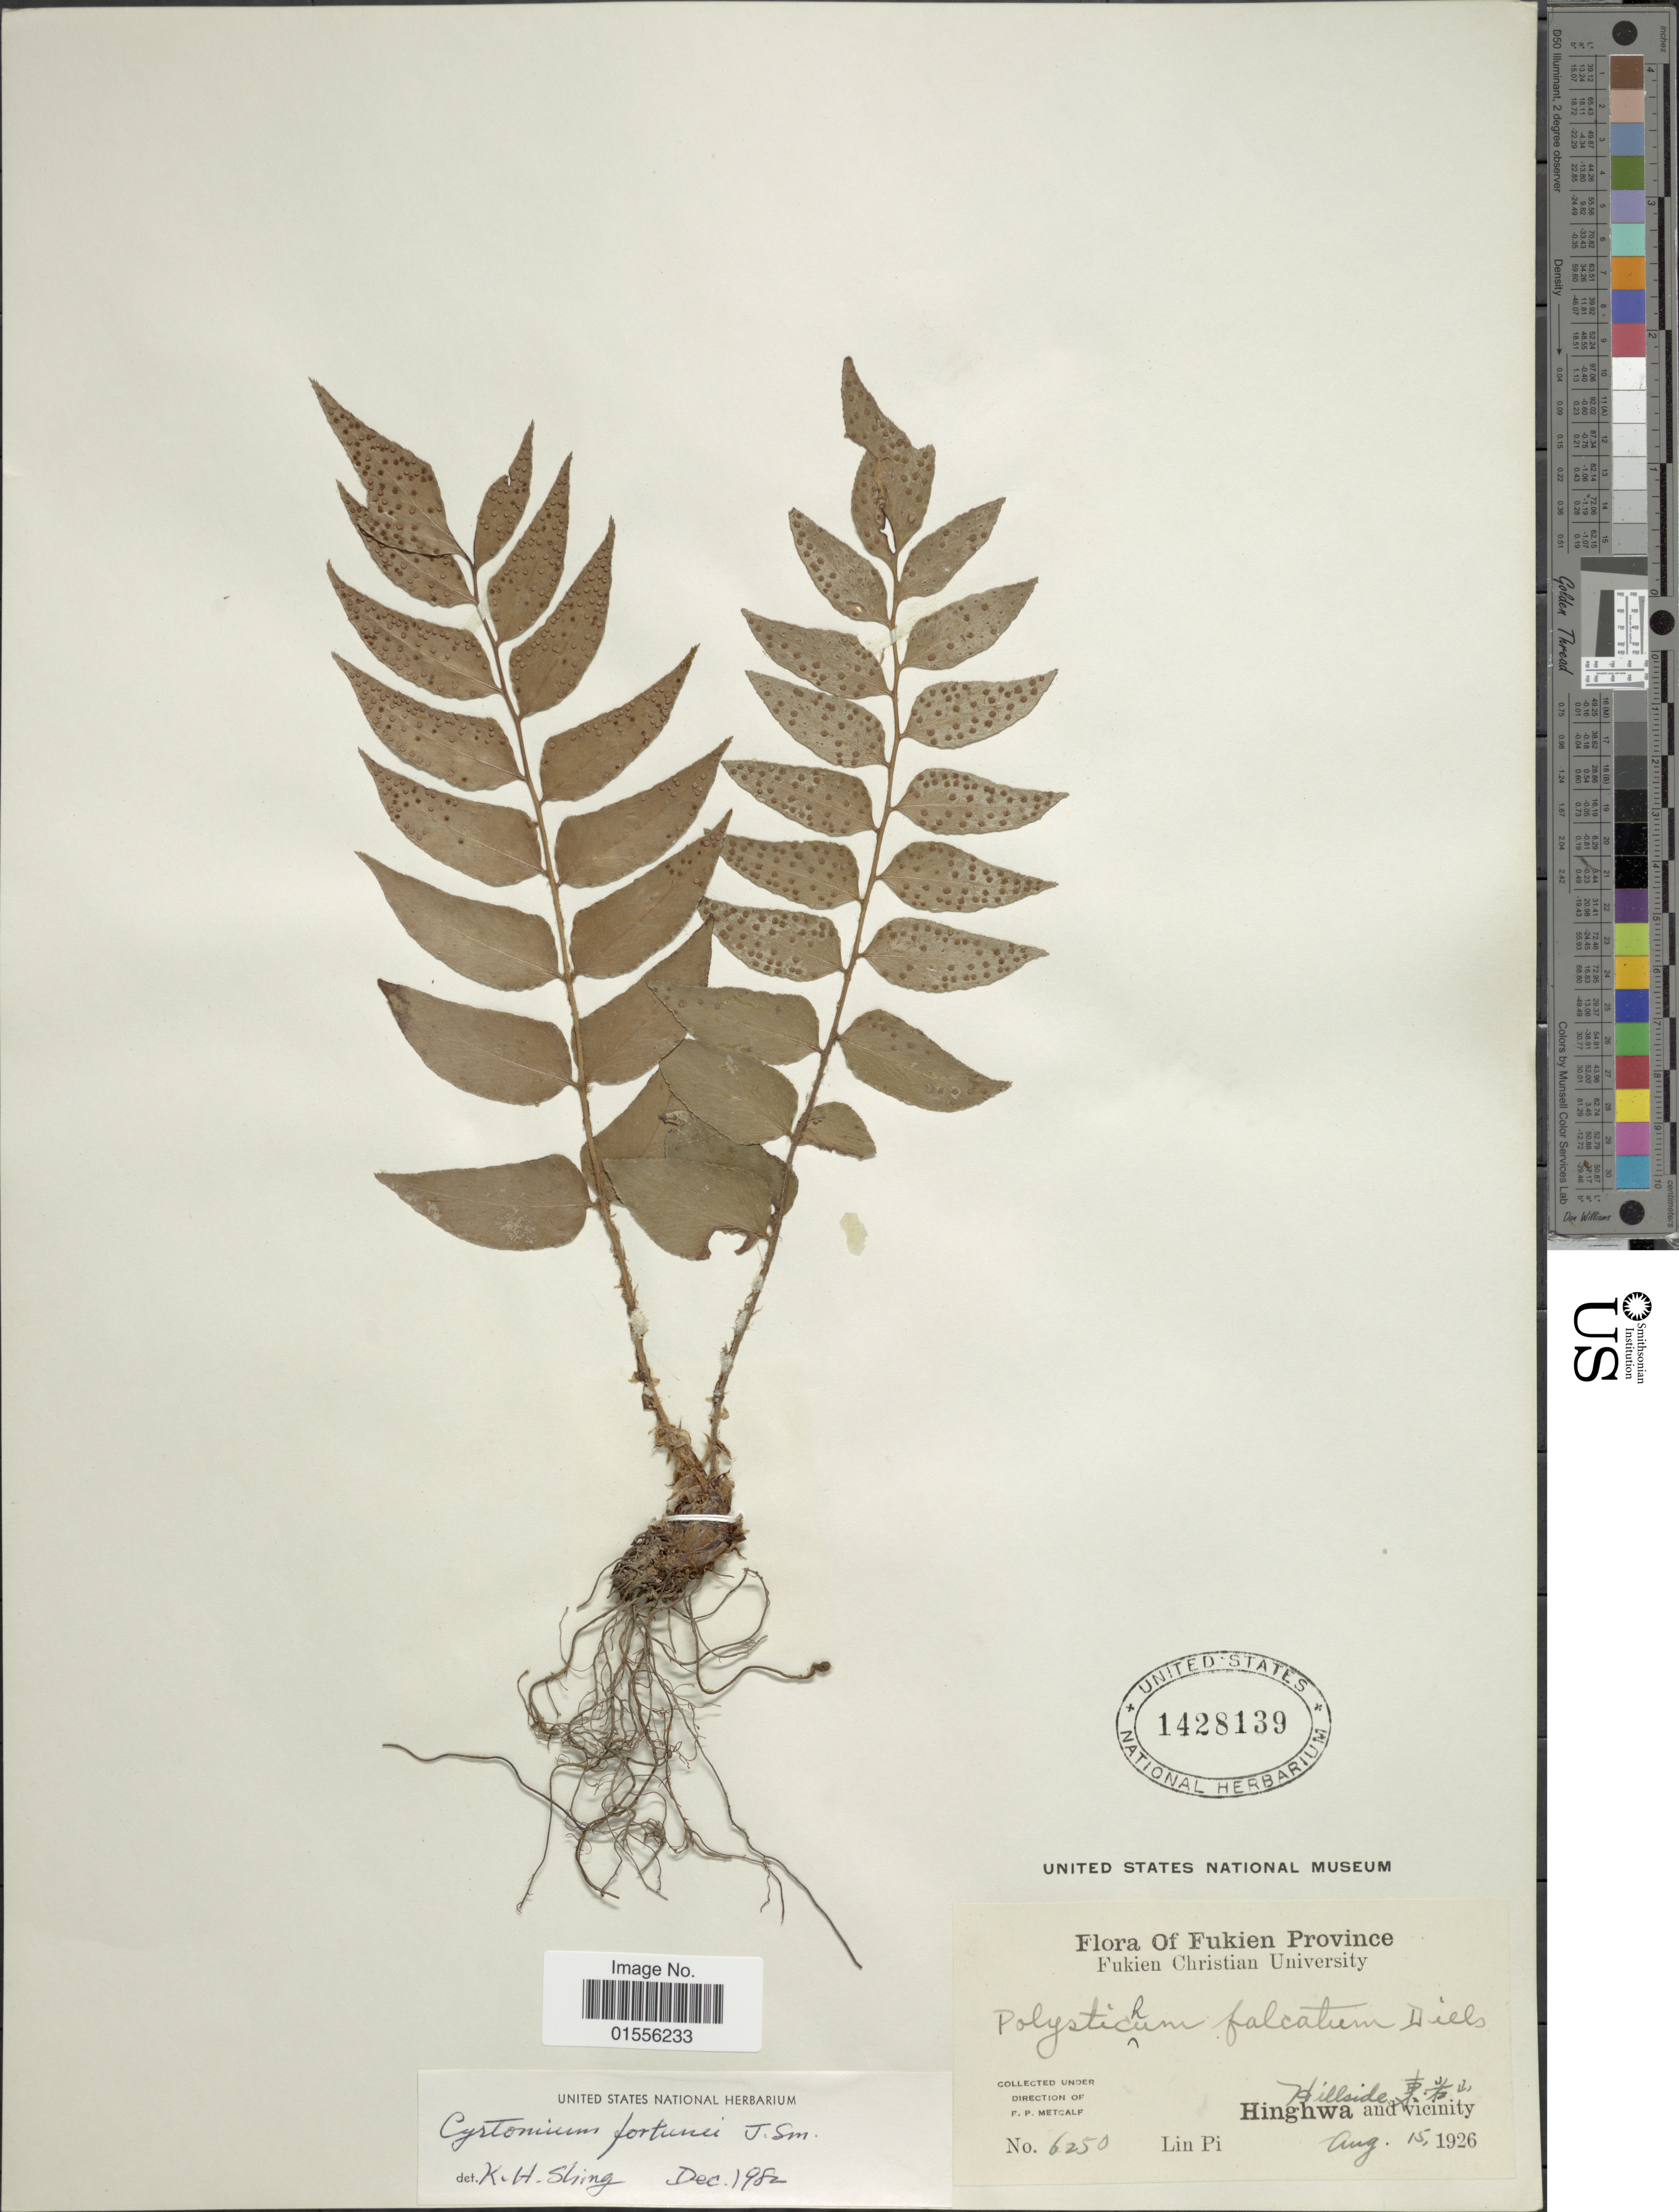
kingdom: Plantae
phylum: Tracheophyta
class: Polypodiopsida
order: Polypodiales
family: Dryopteridaceae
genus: Cyrtomium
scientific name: Cyrtomium fortunei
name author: J. Sm.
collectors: F. Metcalf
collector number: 6250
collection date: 1926-08-15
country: China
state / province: Fujian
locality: Fukien province, Hillside X, Hinghwa and vicinity, Lin Pi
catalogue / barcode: US 1428139